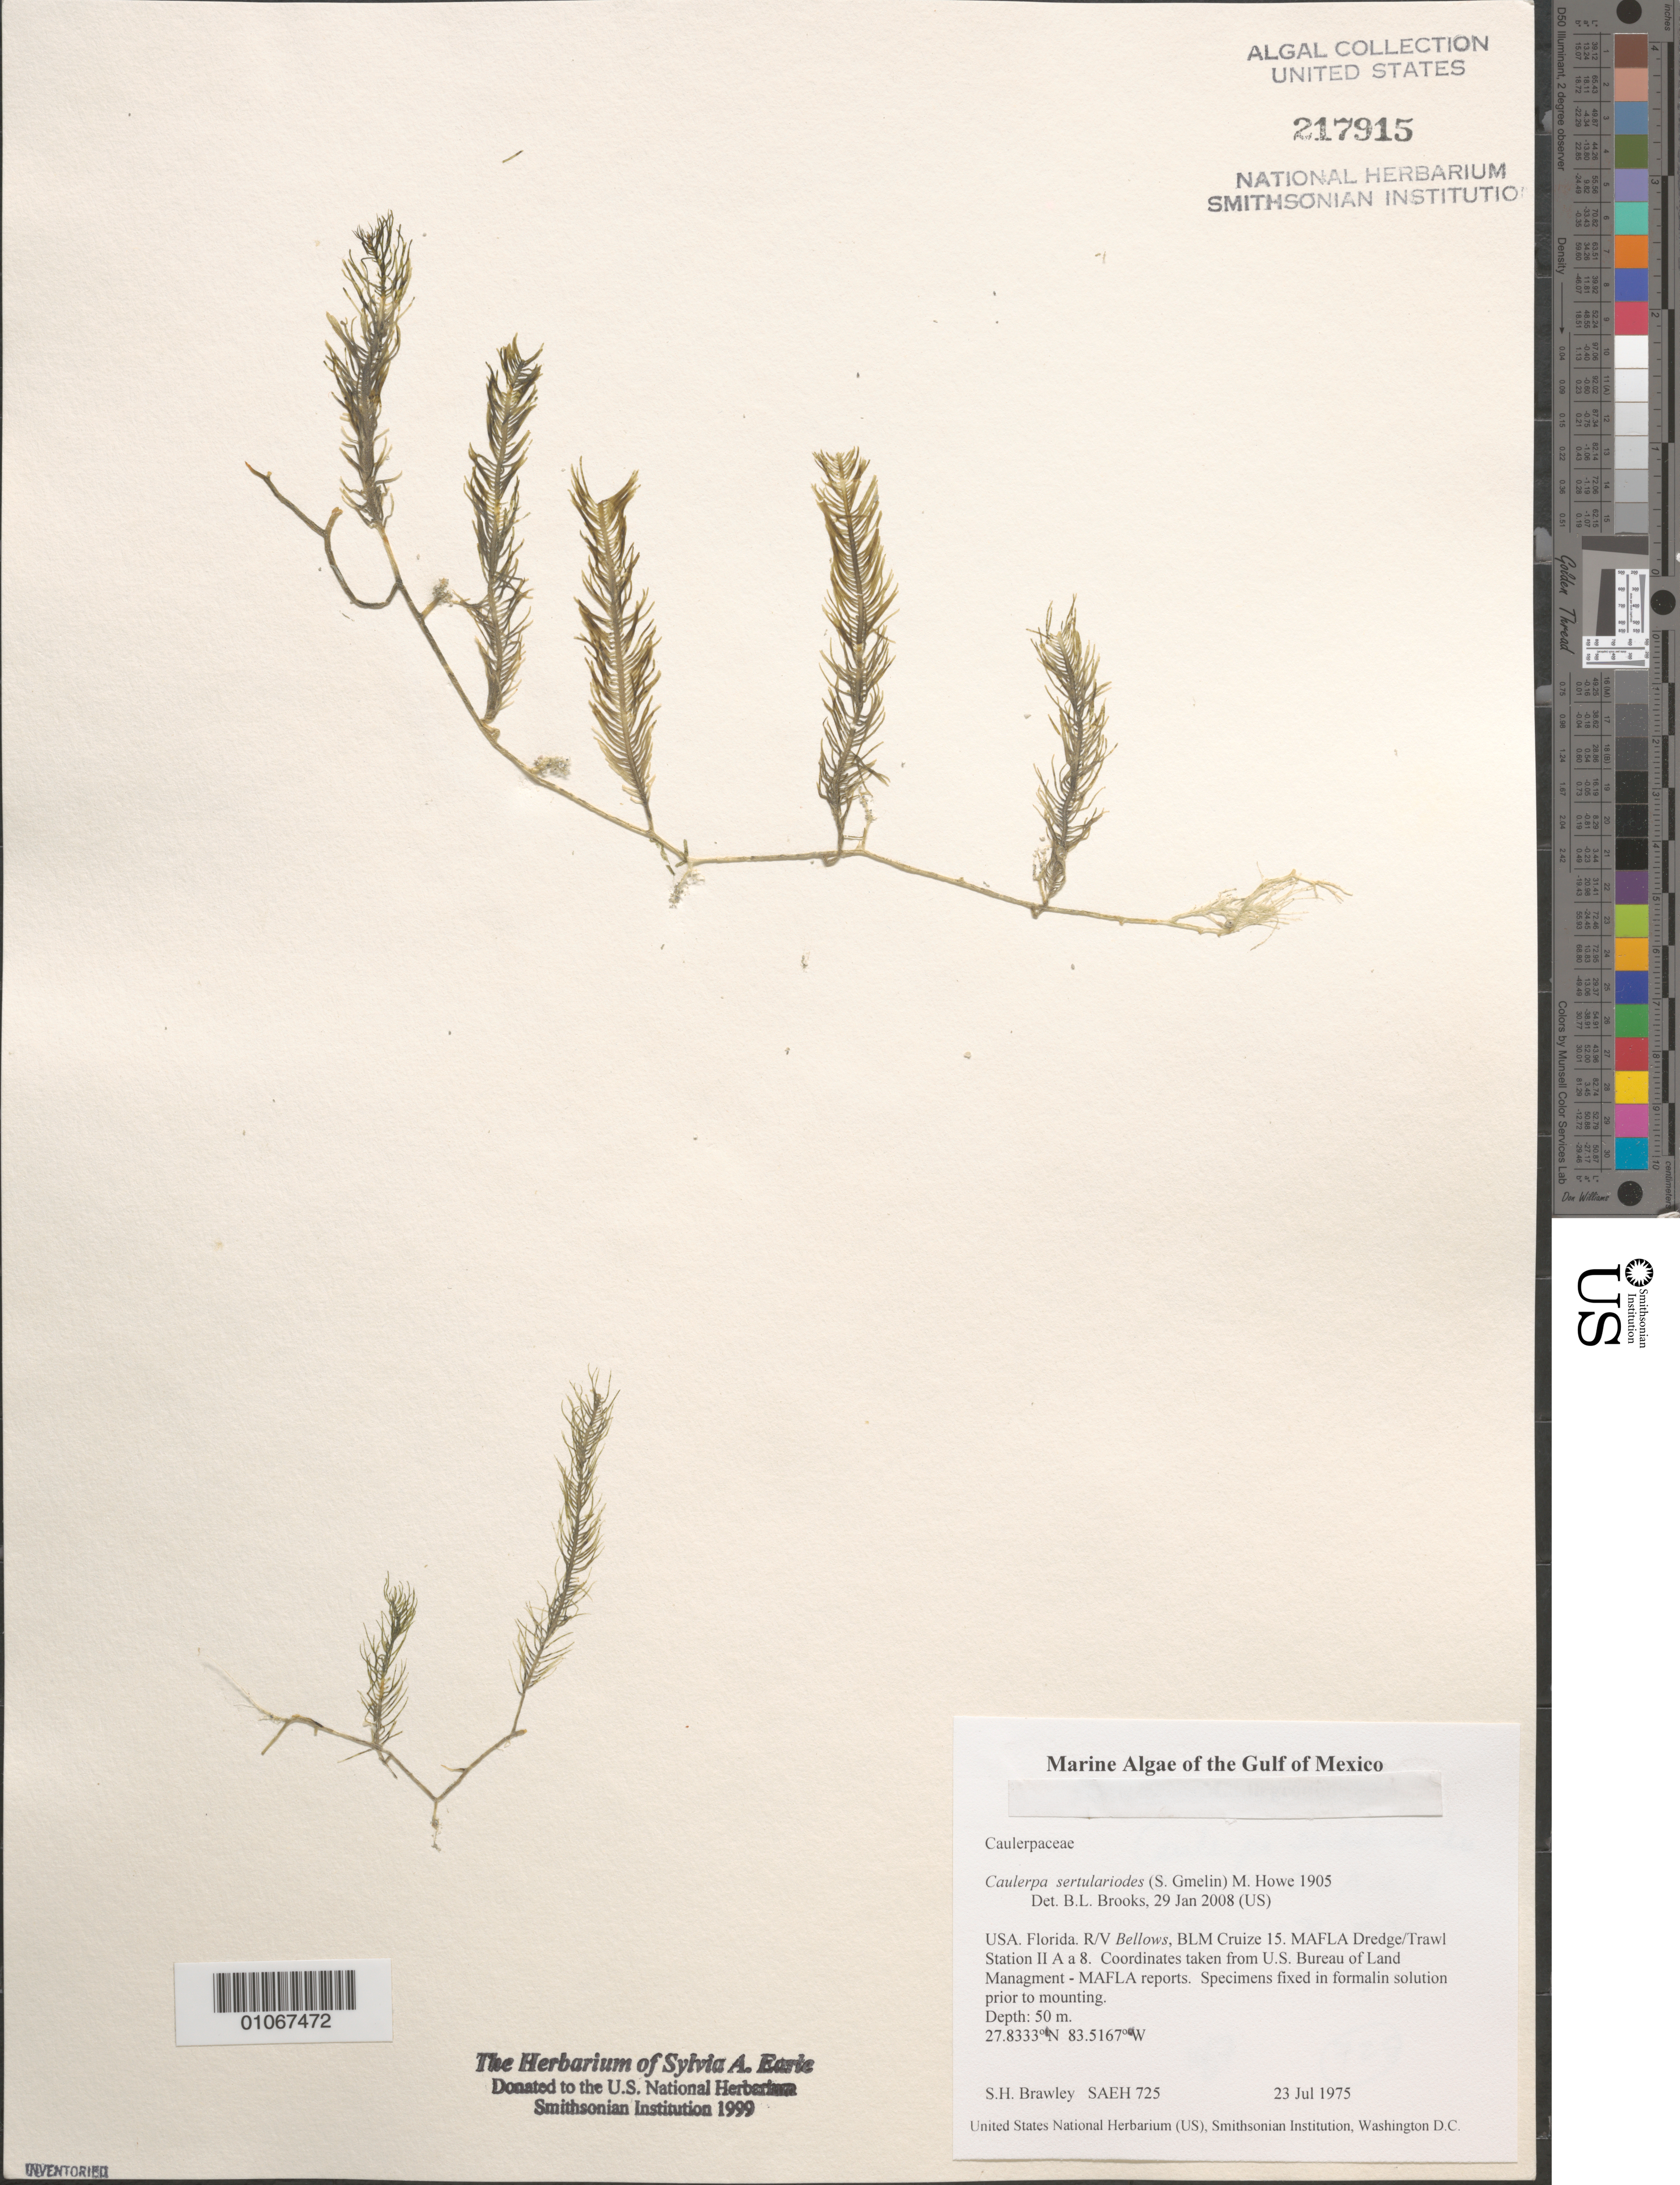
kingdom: Plantae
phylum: Chlorophyta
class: Ulvophyceae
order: Bryopsidales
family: Caulerpaceae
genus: Caulerpa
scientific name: Caulerpa sertularioides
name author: (S.G. Gmel.) M. Howe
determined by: Brooks, B. L., (BOT), Smithsonian Institution - National Museum of Natural History (UNITED STATES)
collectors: S. Brawley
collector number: SAEH 725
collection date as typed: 23 Jul 1975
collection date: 1975-07-23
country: United States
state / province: Florida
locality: Gulf of Mexico, Florida Middle Grounds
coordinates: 27.8333 N, 83.5167 W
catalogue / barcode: US 217915